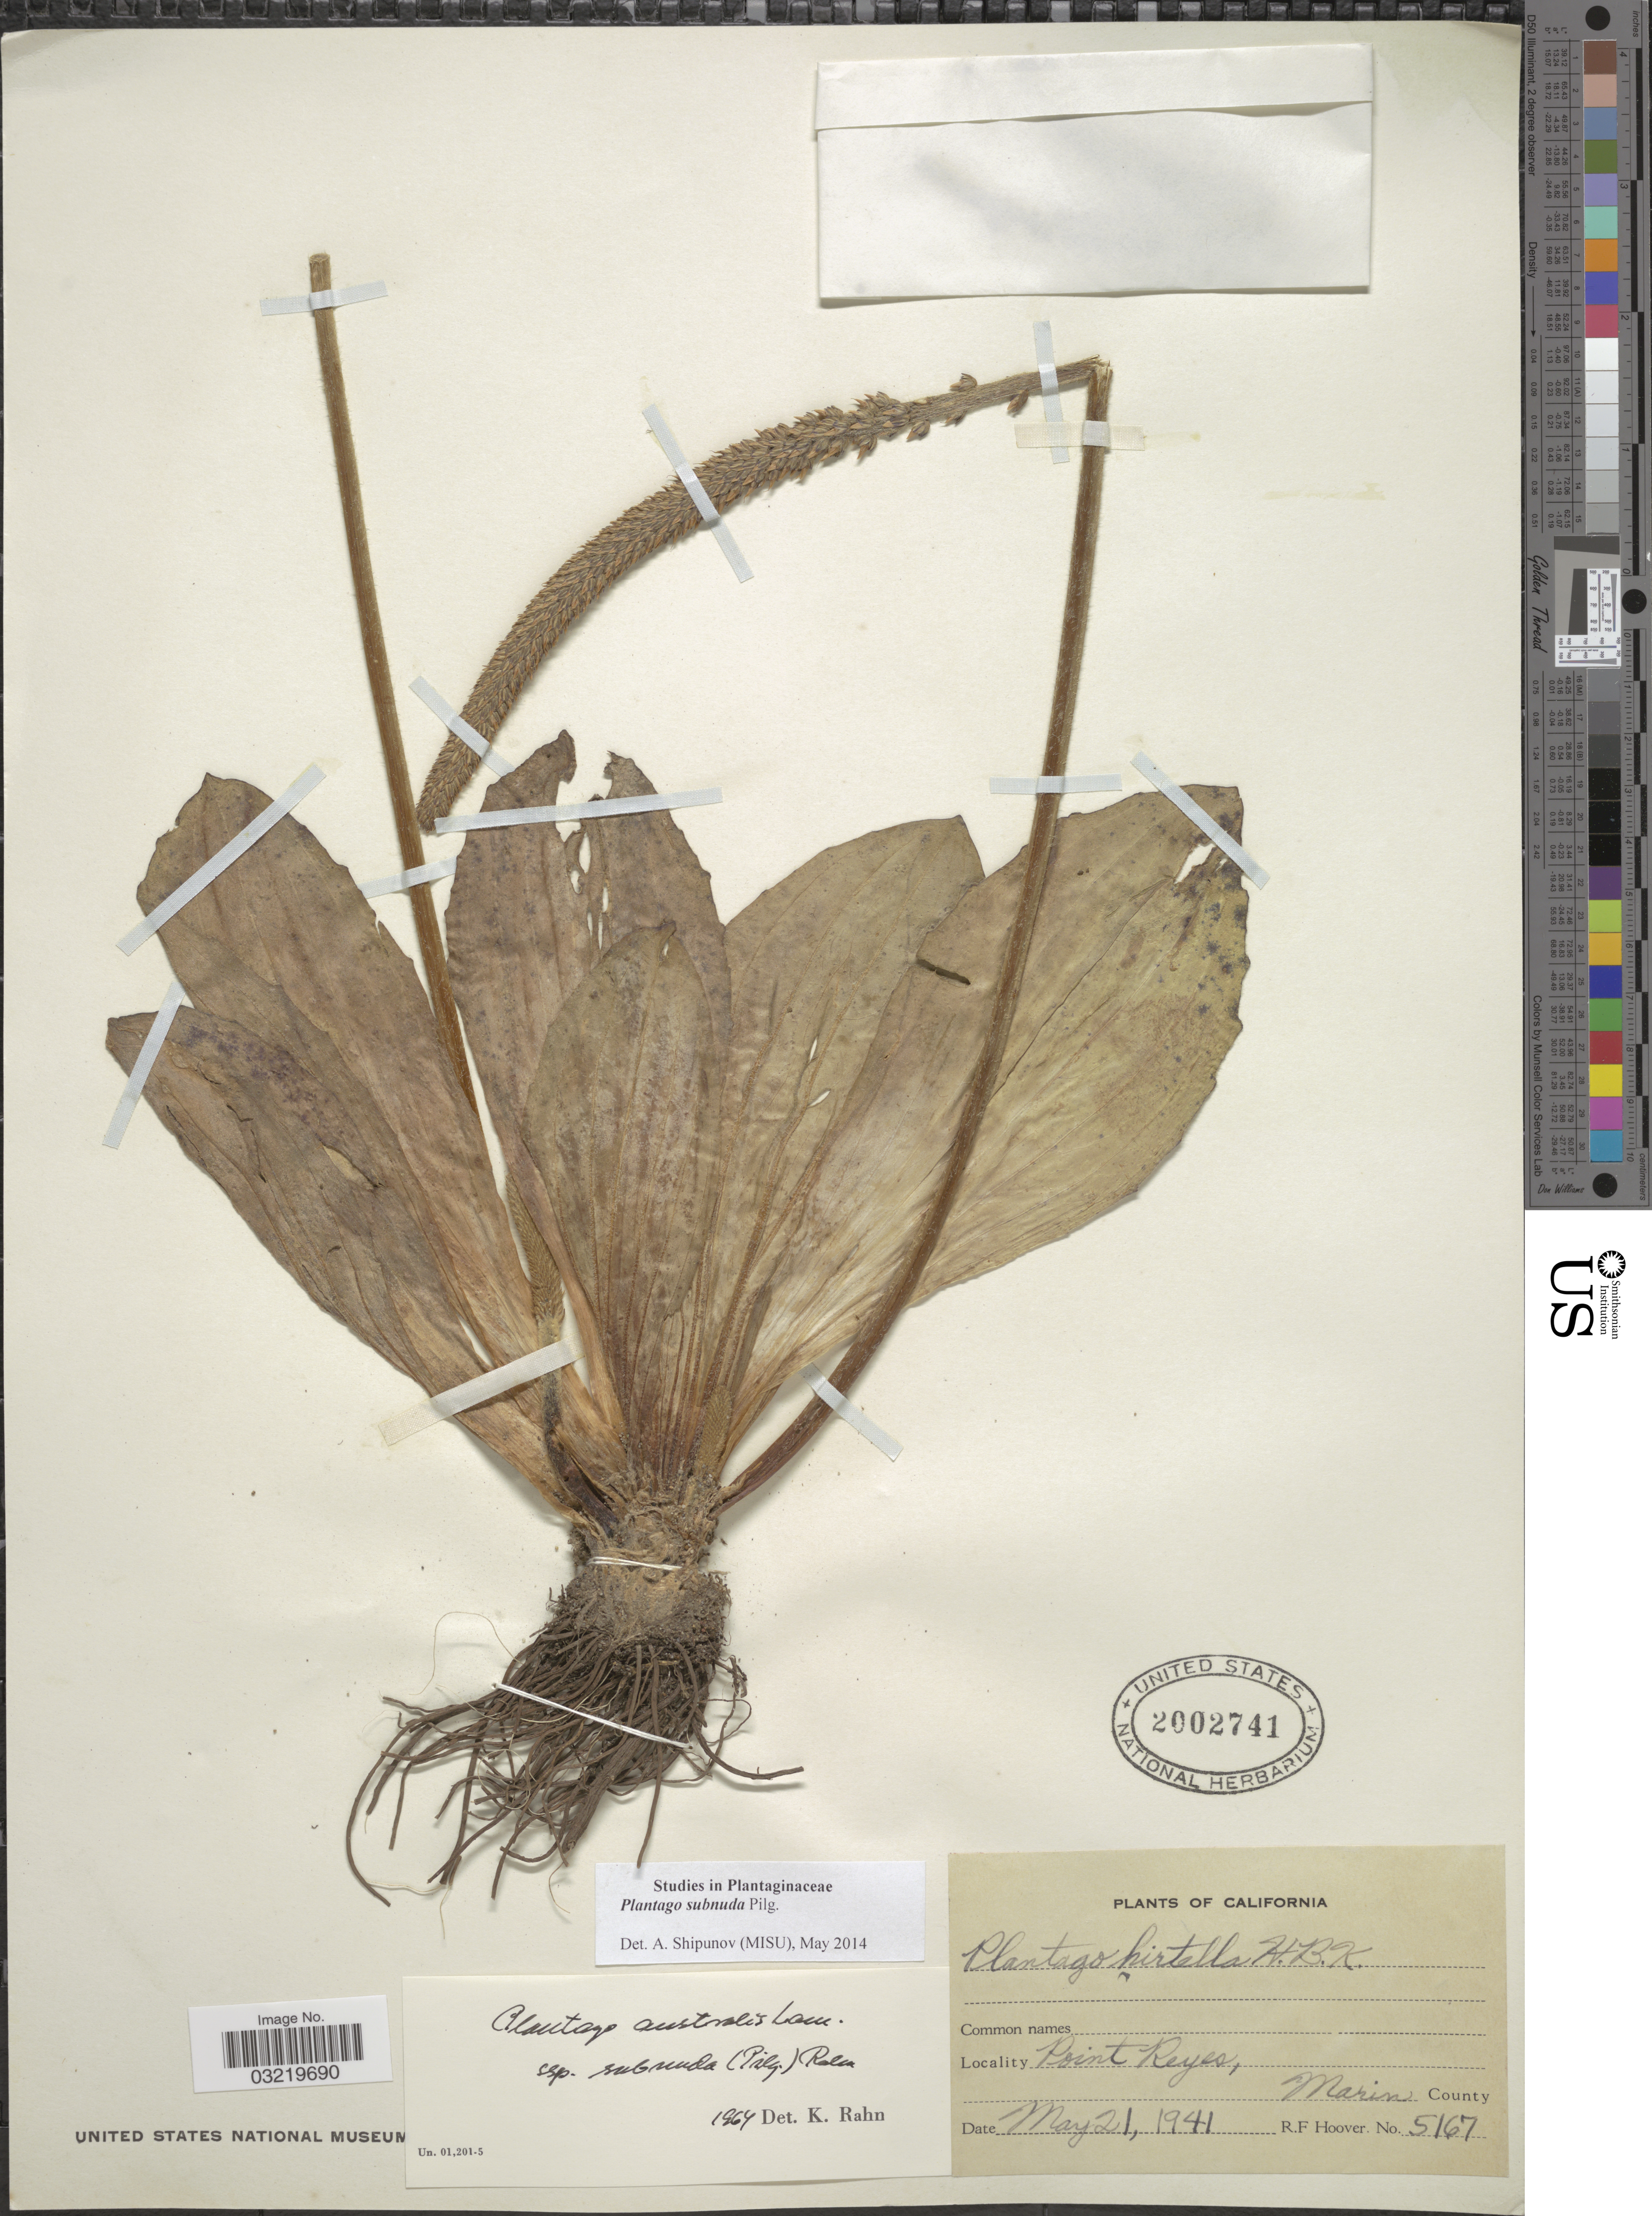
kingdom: Plantae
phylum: Tracheophyta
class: Magnoliopsida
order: Lamiales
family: Plantaginaceae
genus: Plantago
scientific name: Plantago subnuda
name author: Pilg.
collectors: R. F. Hoover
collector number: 5167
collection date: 1941-05-21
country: United States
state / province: California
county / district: Marin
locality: Point Reyes, Marin County.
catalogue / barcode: US 2002741